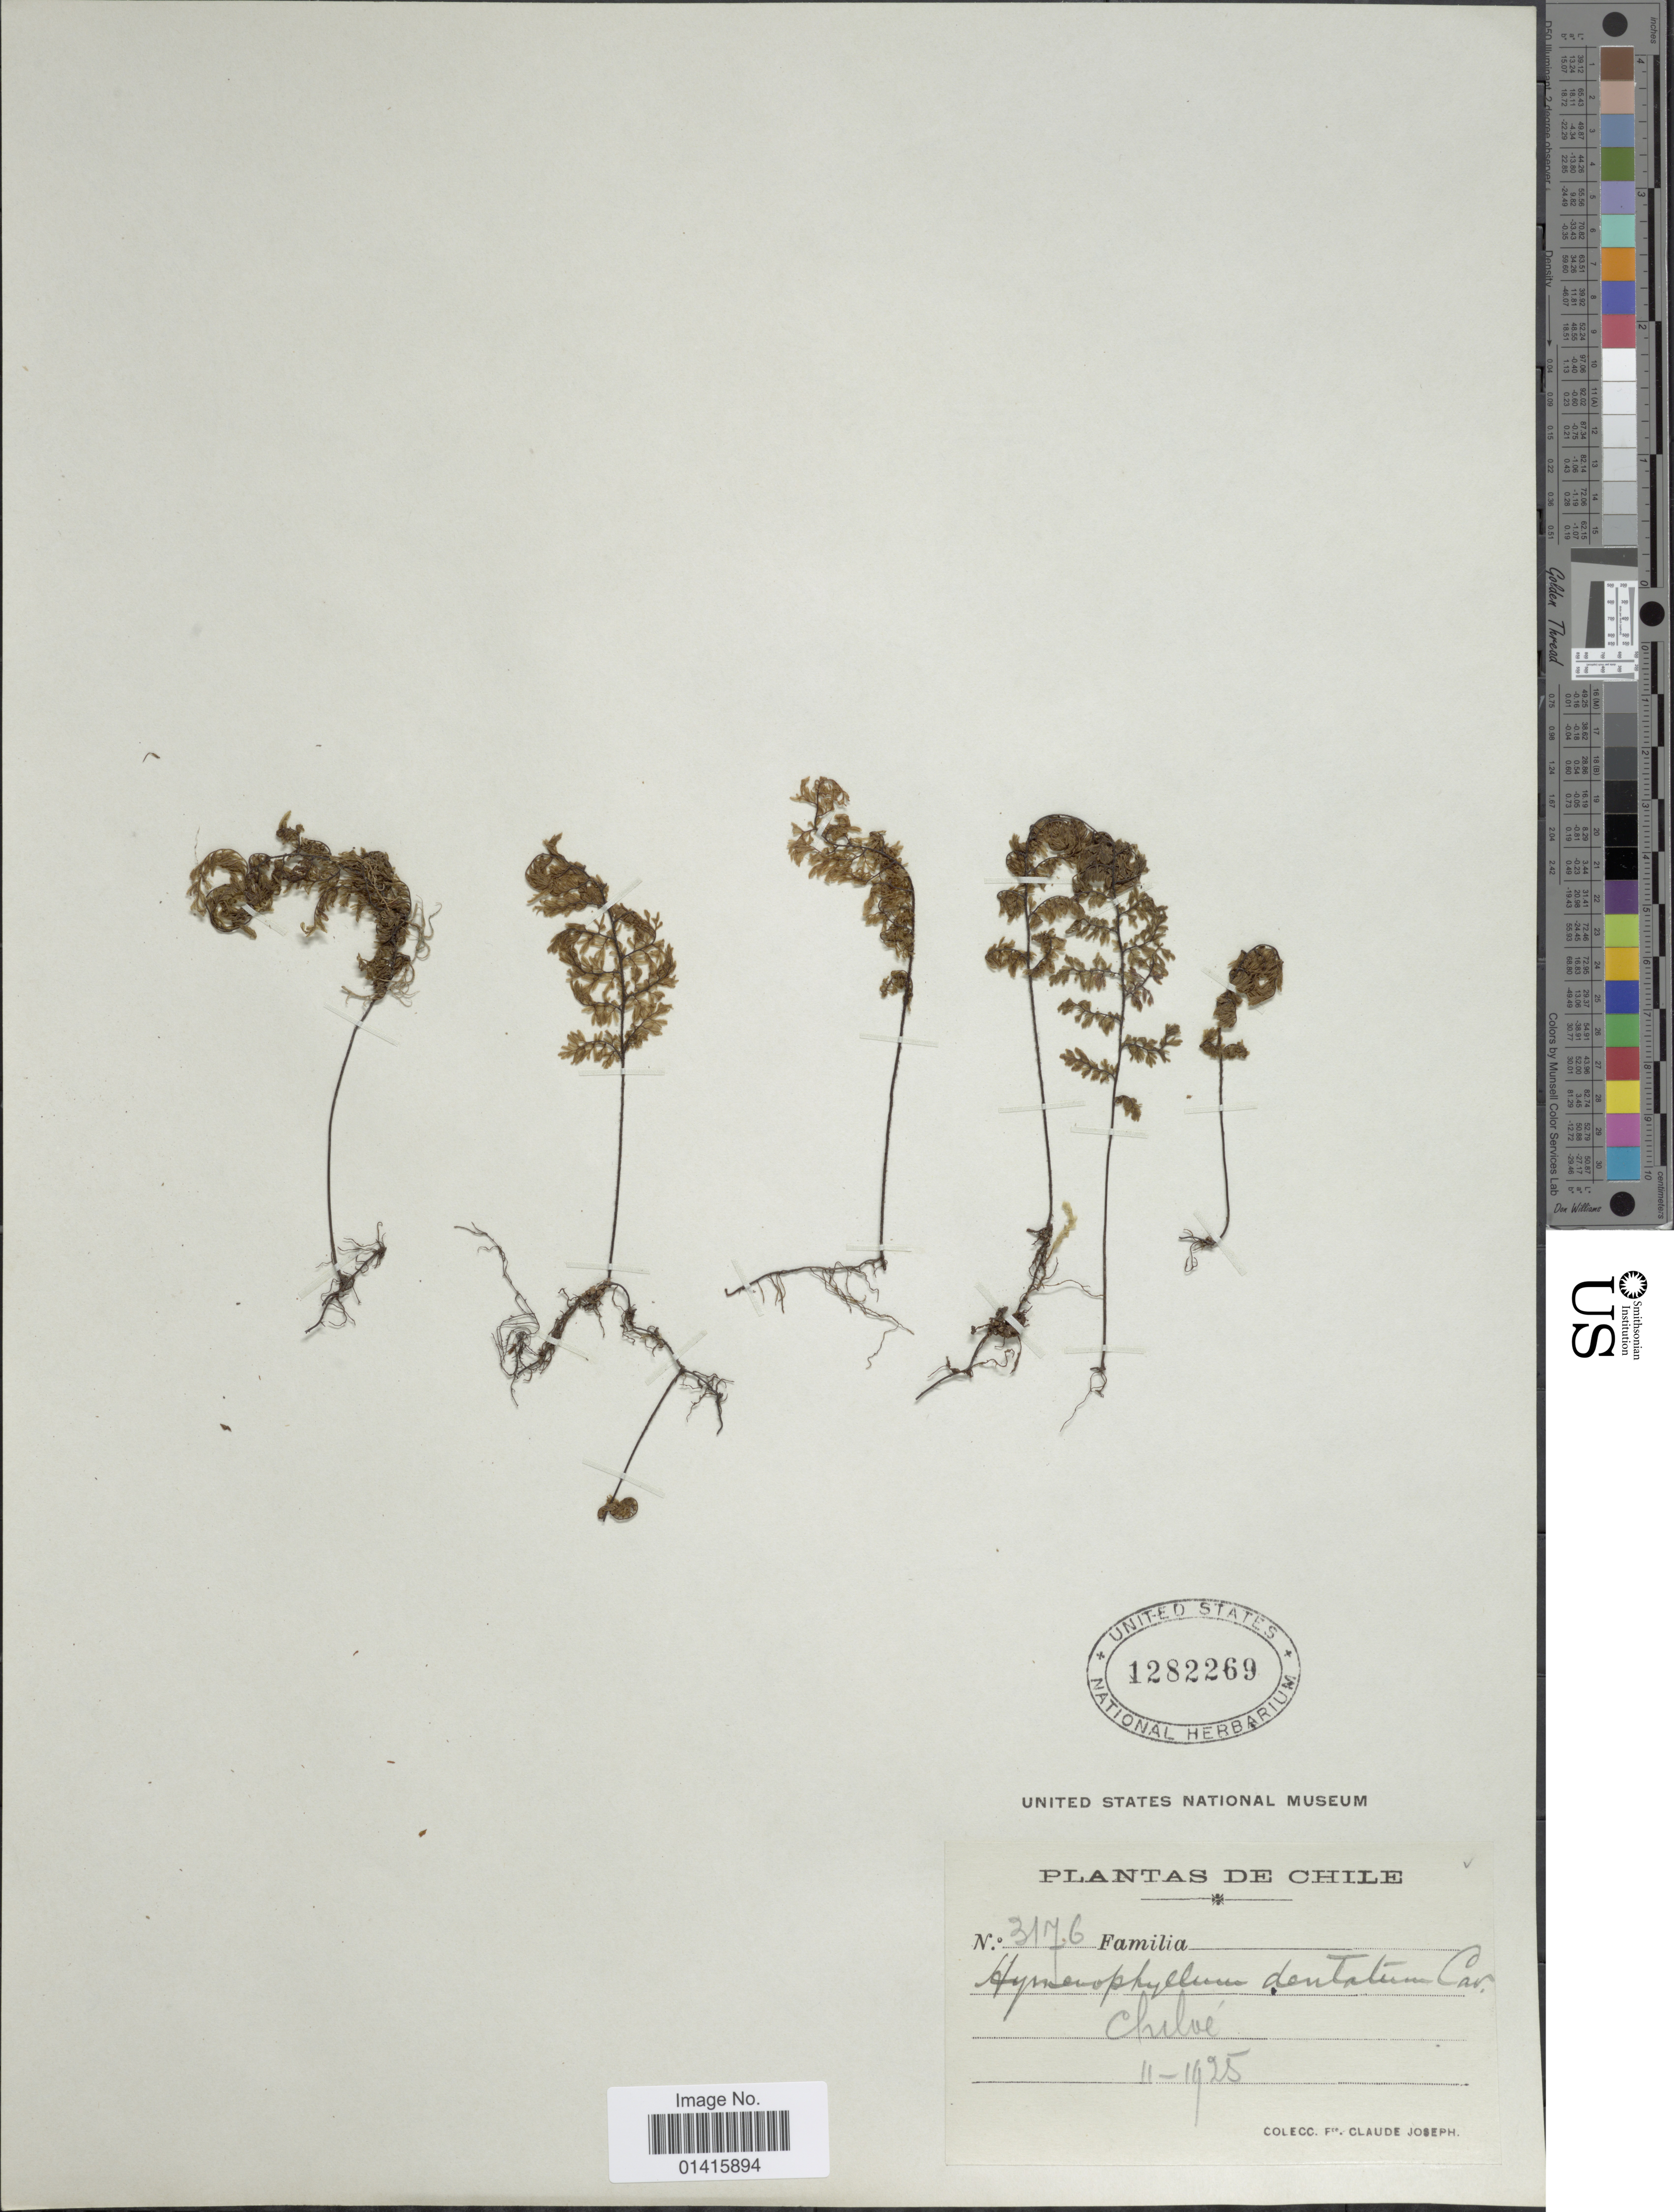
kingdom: Plantae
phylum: Tracheophyta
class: Polypodiopsida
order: Hymenophyllales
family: Hymenophyllaceae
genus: Hymenophyllum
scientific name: Hymenophyllum dentatum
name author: Cav.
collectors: Frere Claude Joseph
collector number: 3176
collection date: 1925-02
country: Chile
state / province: Arica y Parinacota (XV)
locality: Chiloé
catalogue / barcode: US 1282269